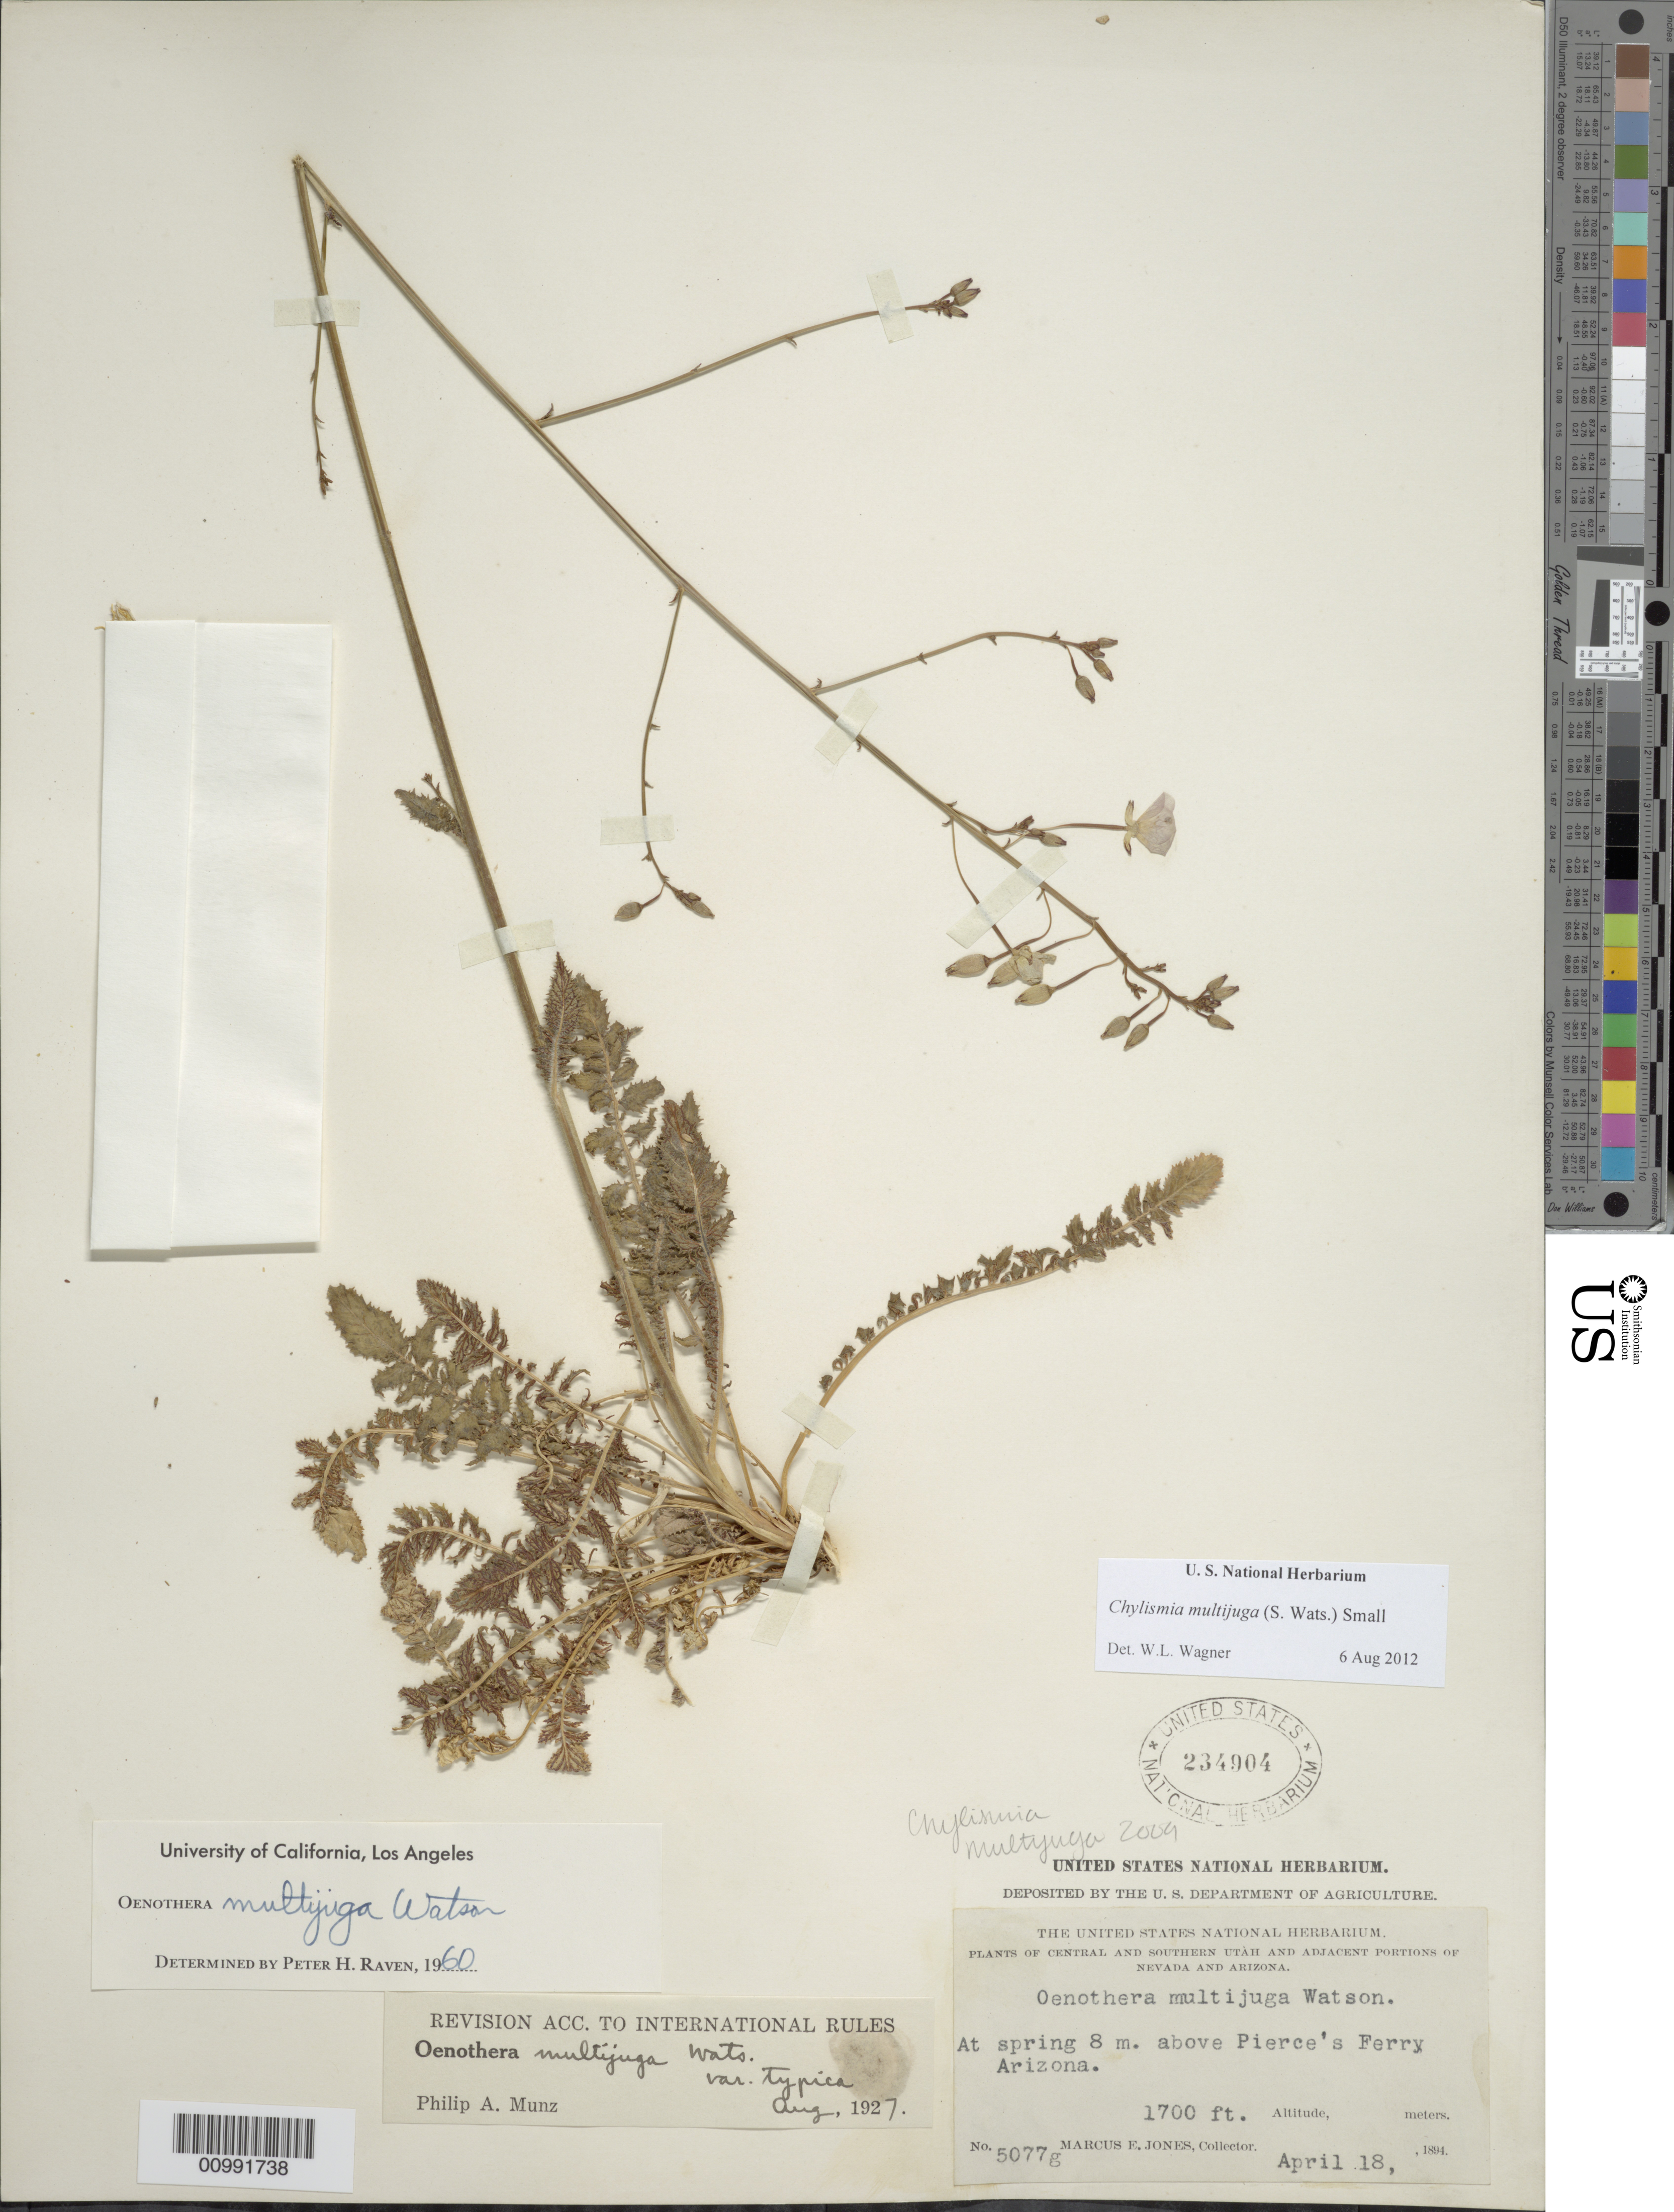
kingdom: Plantae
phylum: Tracheophyta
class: Magnoliopsida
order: Myrtales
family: Onagraceae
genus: Chylismia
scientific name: Chylismia multijuga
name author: (S. Watson) Small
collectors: M. E. Jones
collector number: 5077G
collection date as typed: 18 Apr 1894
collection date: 1894-04-18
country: United States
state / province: Arizona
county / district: Mohave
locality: At spring 8 miles above Pierce's Ferry.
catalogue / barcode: US 234904